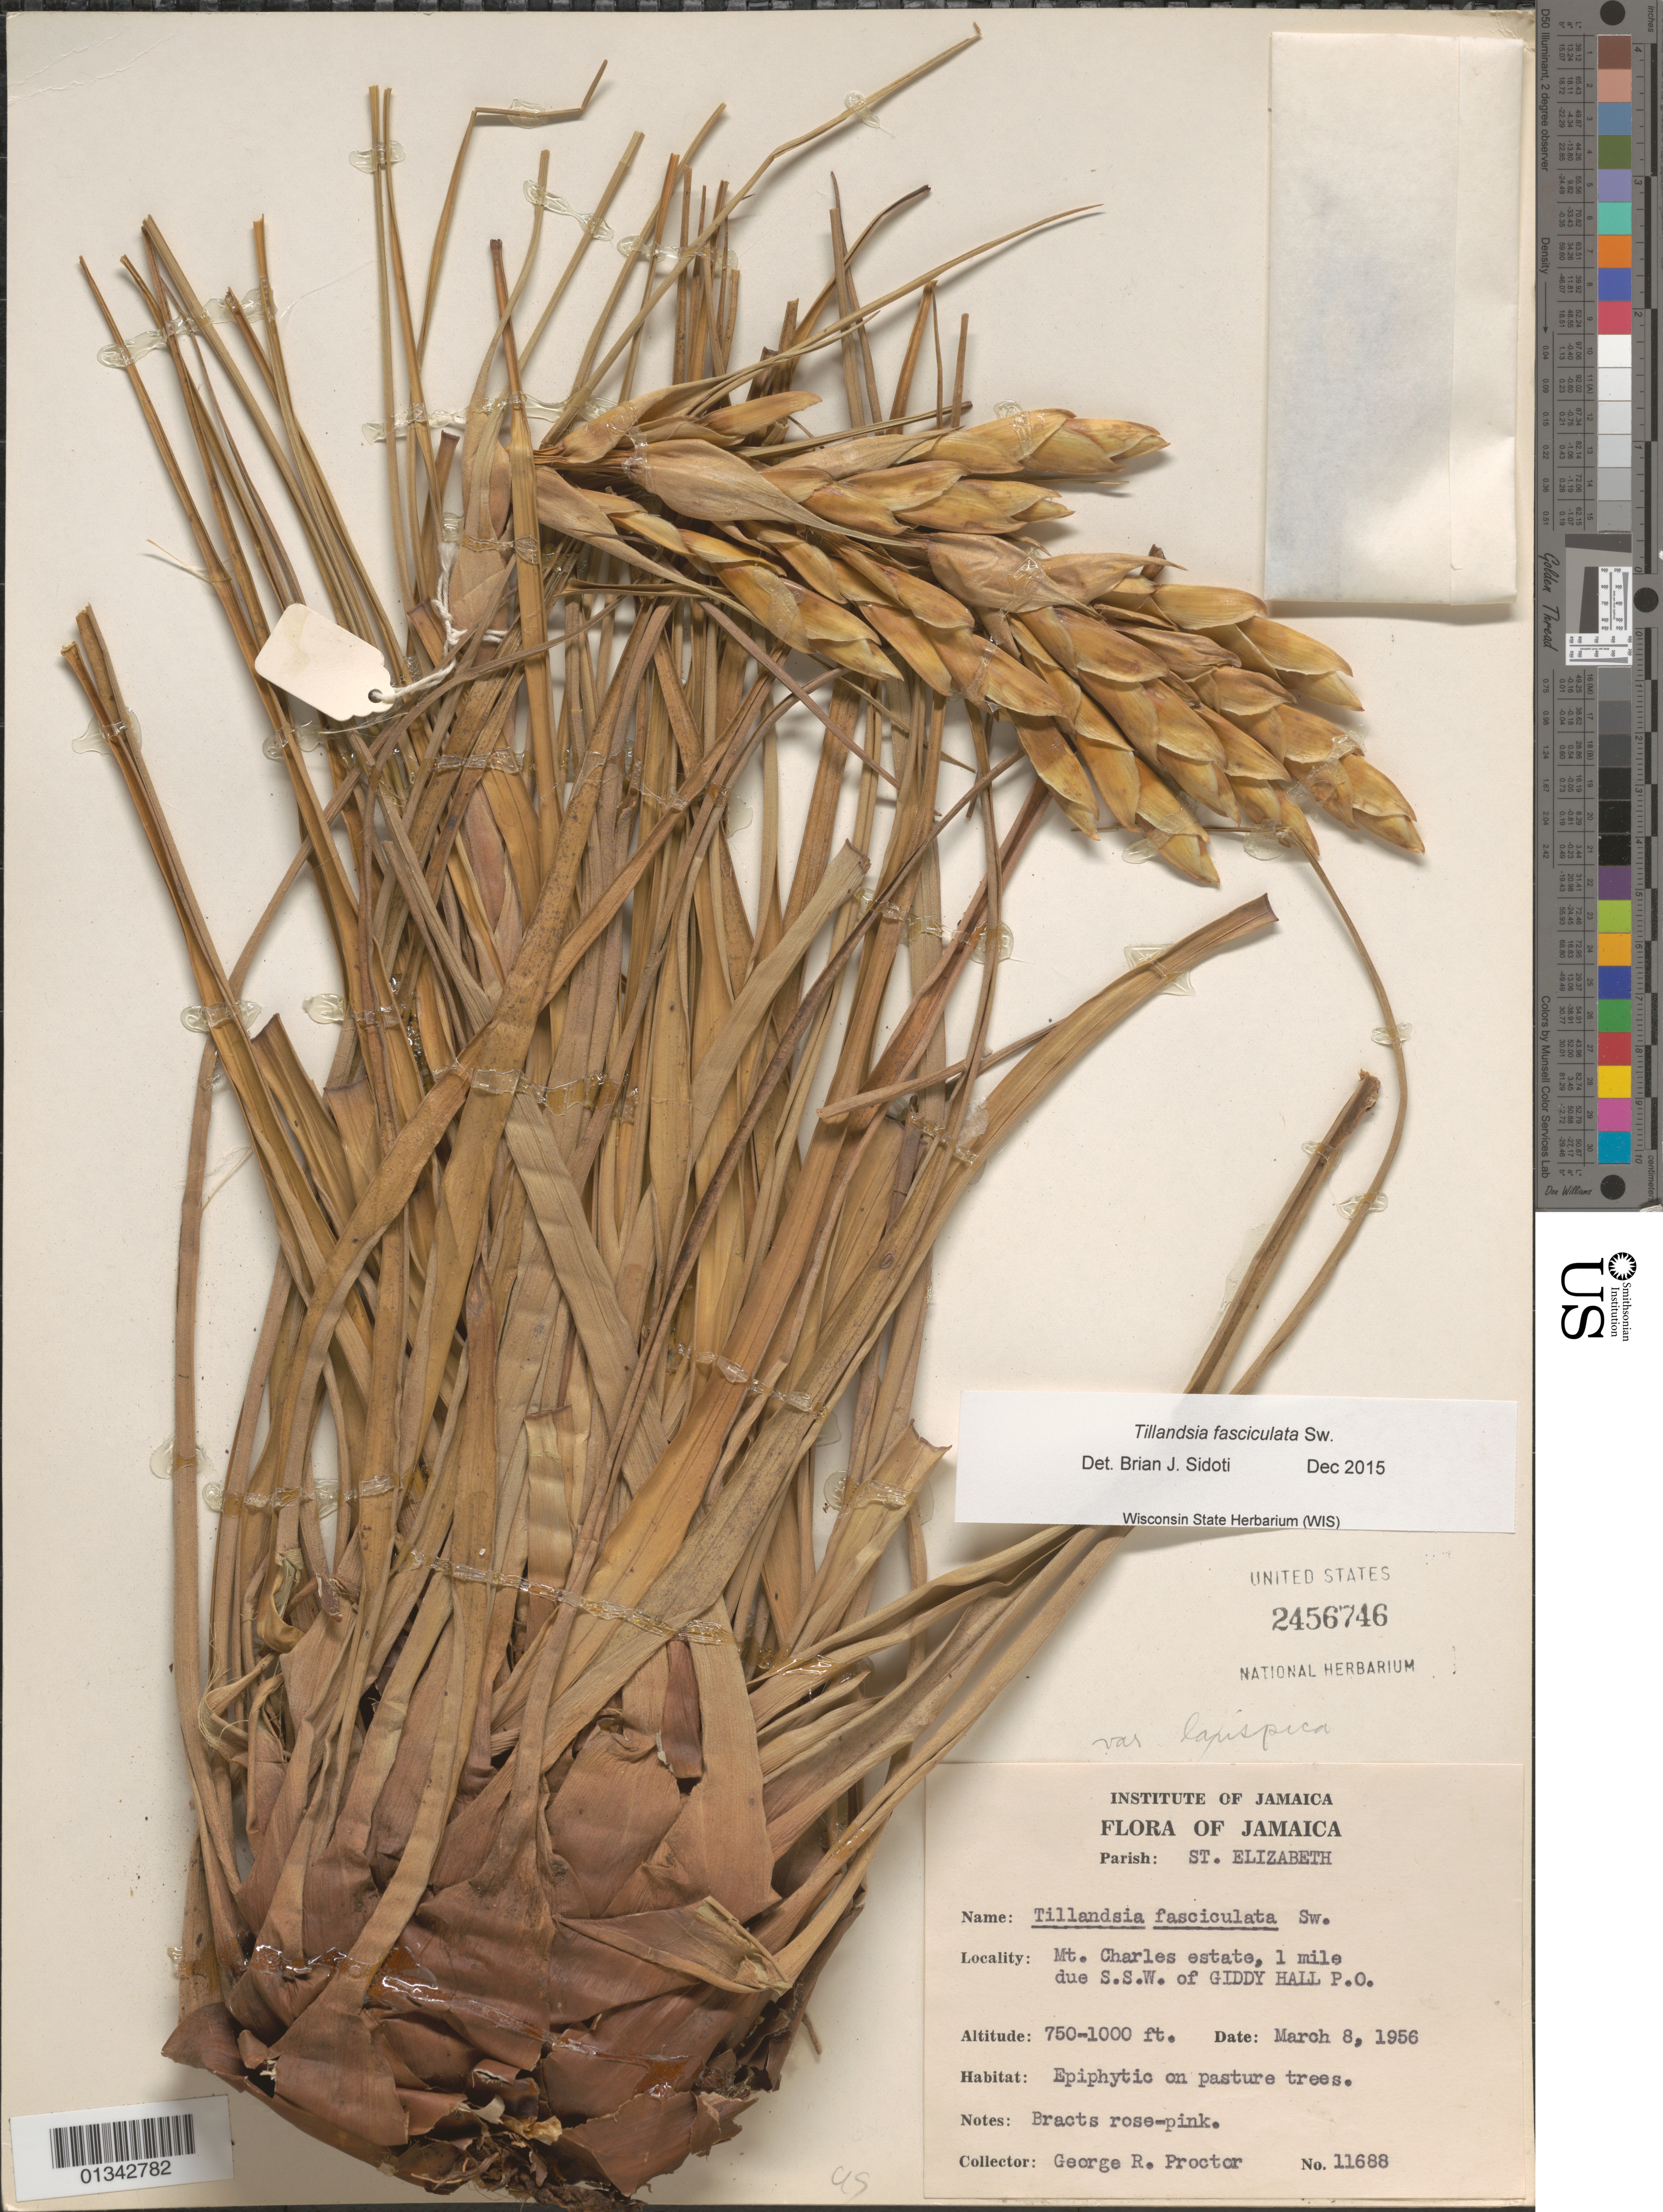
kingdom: Plantae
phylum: Tracheophyta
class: Liliopsida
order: Poales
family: Bromeliaceae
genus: Tillandsia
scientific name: Tillandsia fasciculata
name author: Sw.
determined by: Sidoti, B. J.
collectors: G. R. Proctor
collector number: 11688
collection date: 1956-03-08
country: Jamaica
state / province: Saint Elizabeth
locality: Mt. Charles estate, 1 mile due SSW of Giddy Hall P.O.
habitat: On pasture trees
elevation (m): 229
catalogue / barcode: US 2456746